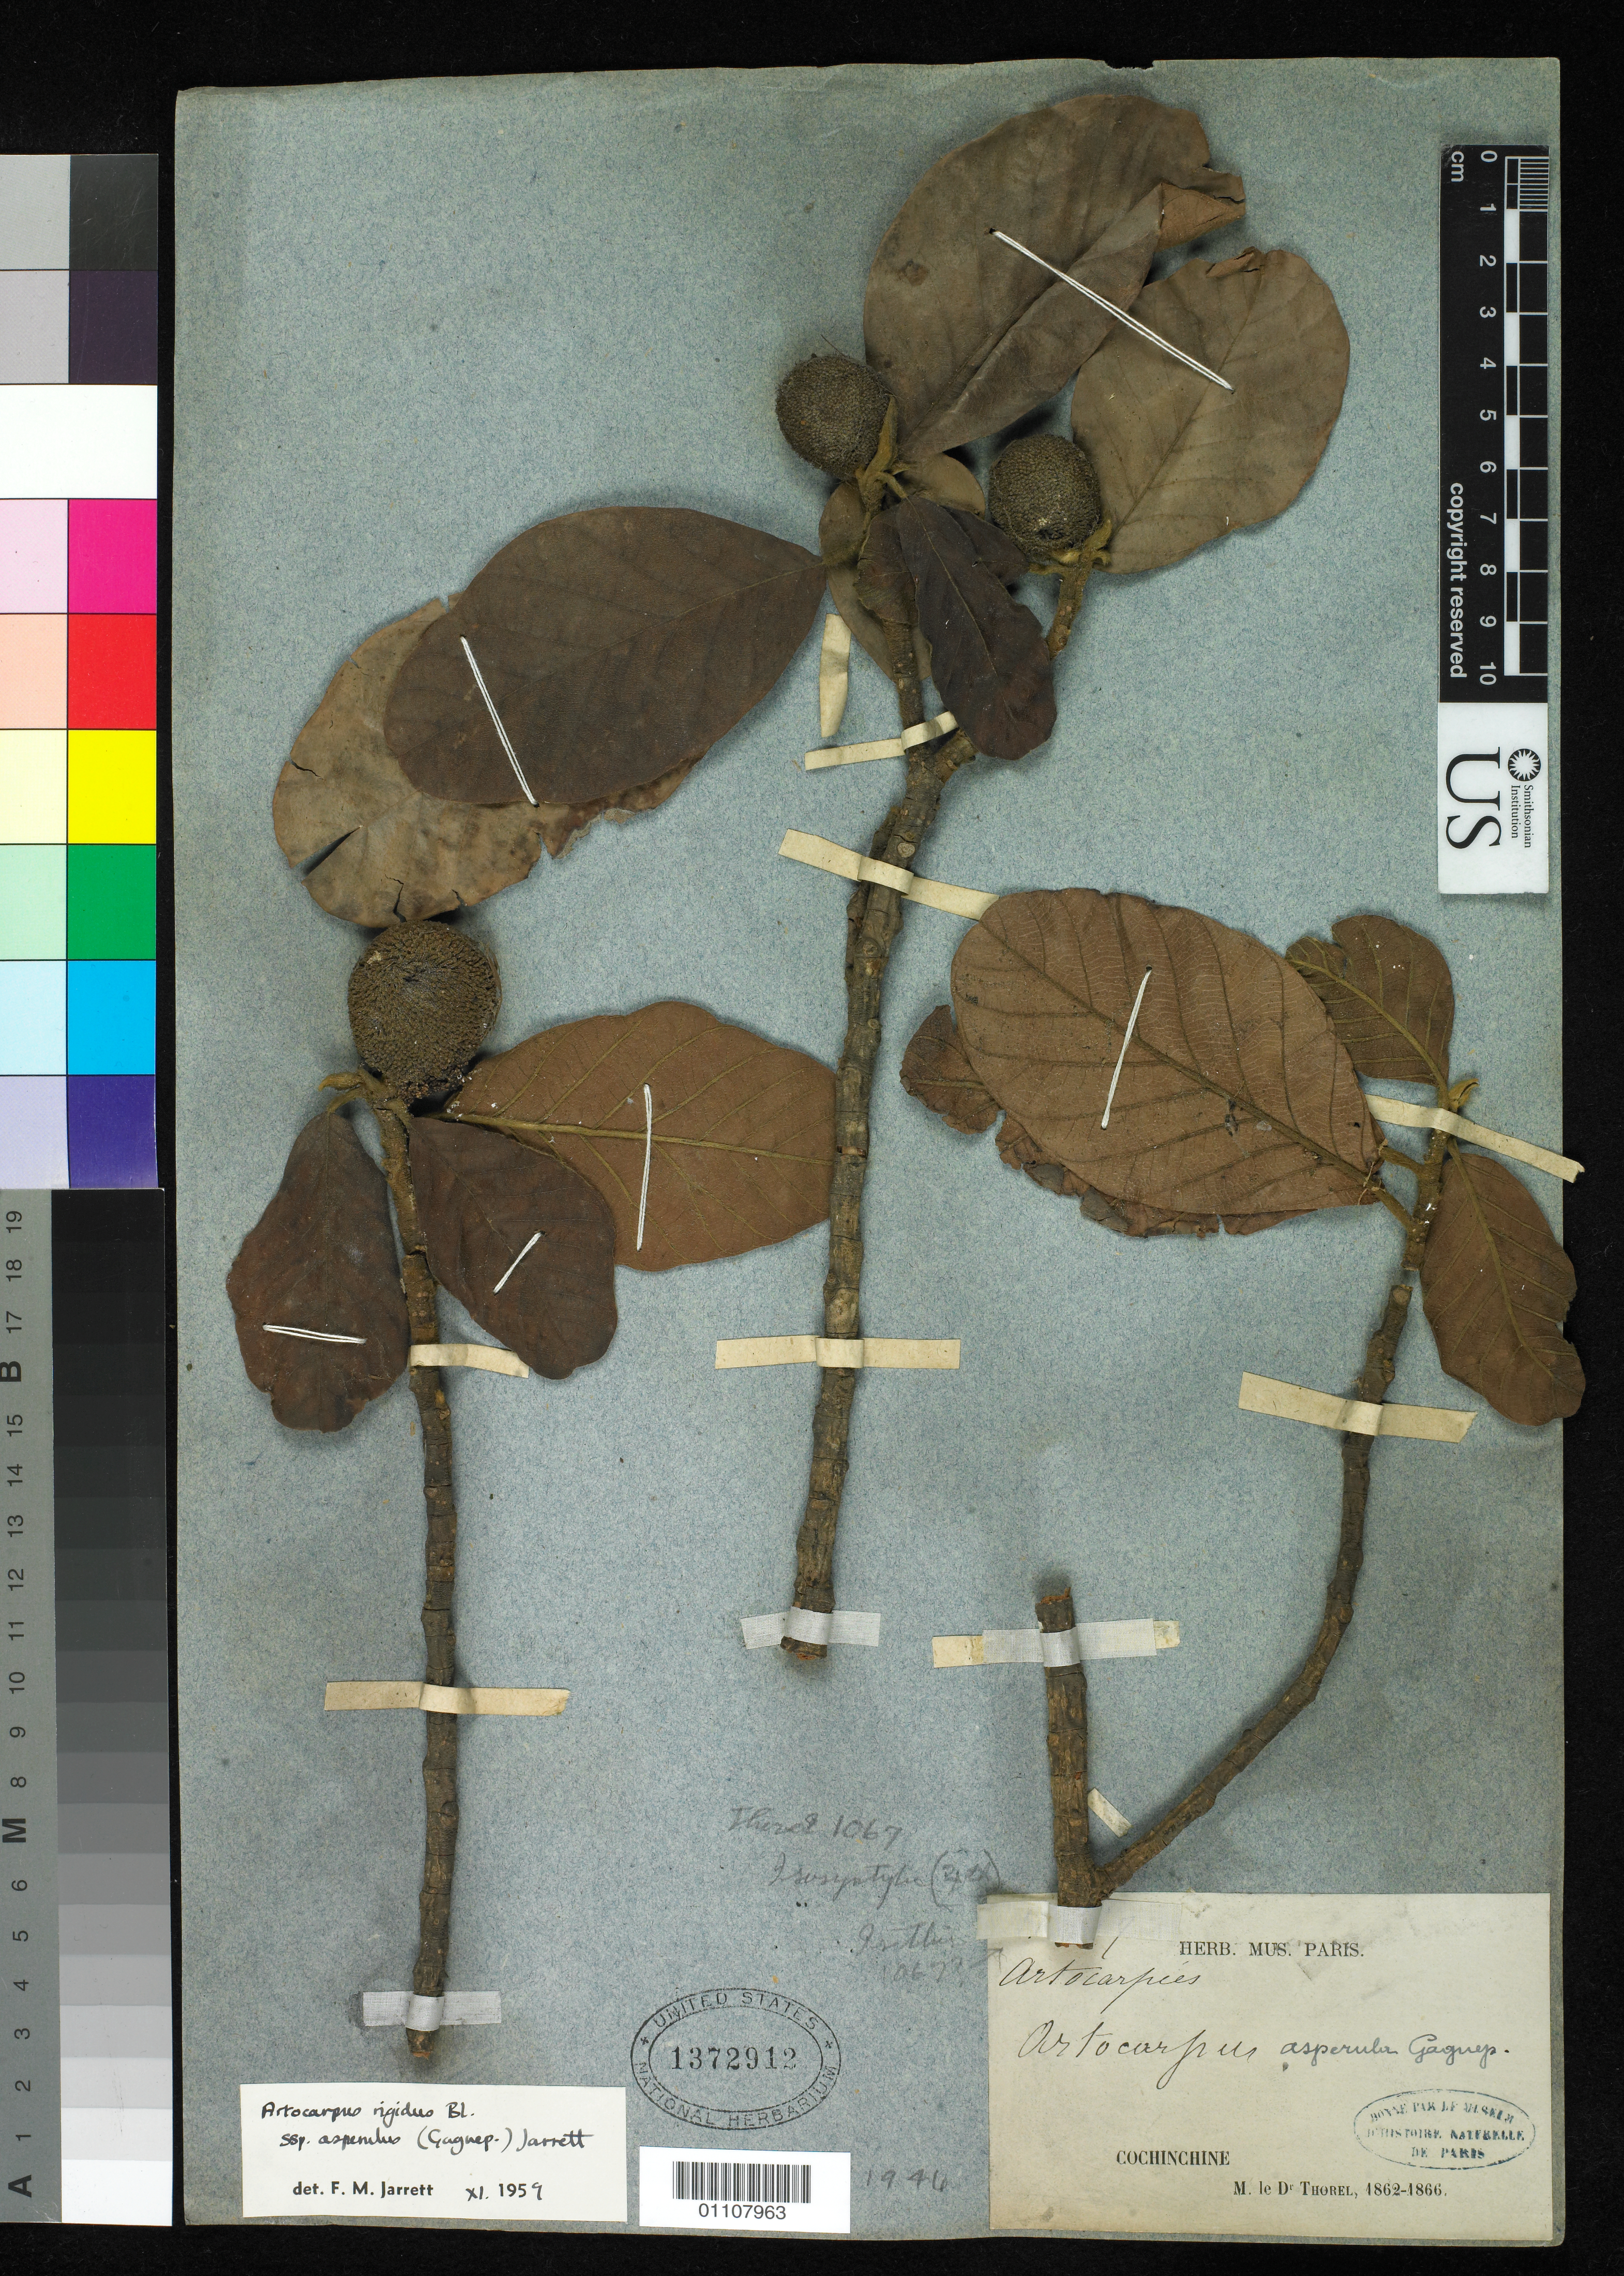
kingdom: Plantae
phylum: Tracheophyta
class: Magnoliopsida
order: Rosales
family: Moraceae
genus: Artocarpus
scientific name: Artocarpus asperulus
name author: Gagnep.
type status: Syntype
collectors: C. Thorel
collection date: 1862/1866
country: Vietnam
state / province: Cochinchina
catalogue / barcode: US 1372912